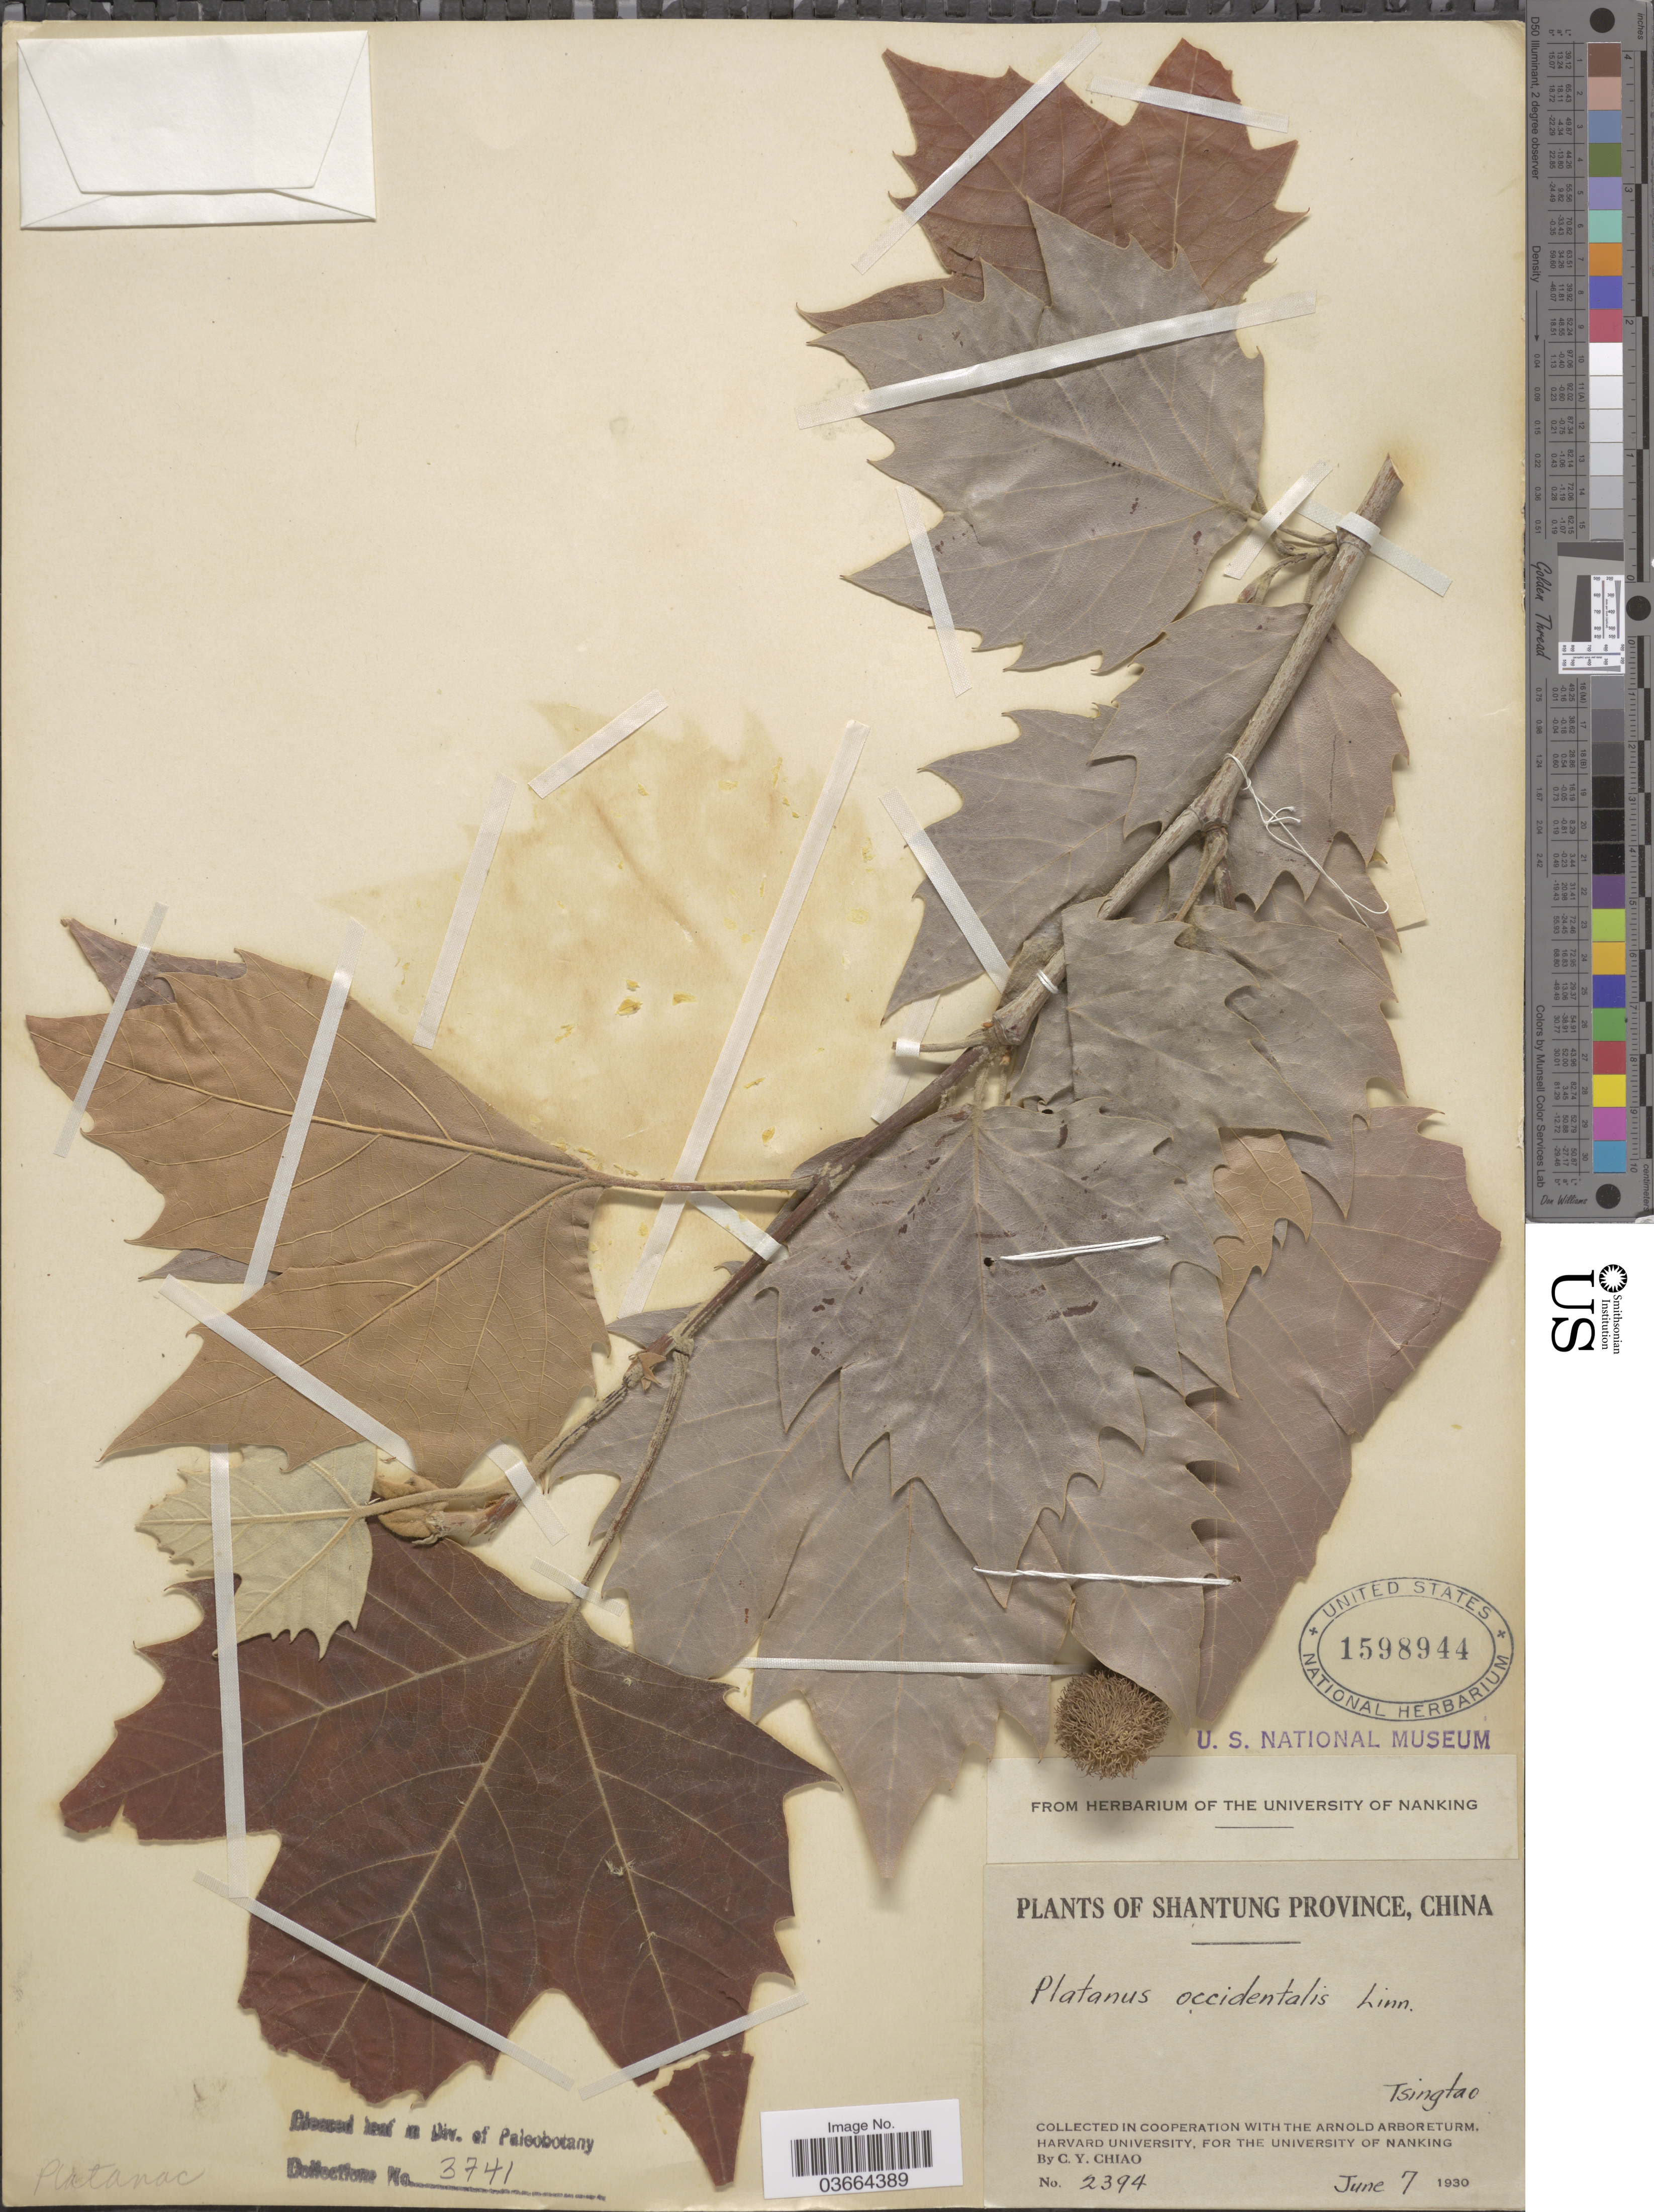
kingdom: Plantae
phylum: Tracheophyta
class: Magnoliopsida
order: Proteales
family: Platanaceae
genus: Platanus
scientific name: Platanus occidentalis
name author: L.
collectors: C. Y. Chiao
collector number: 2394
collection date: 1930-06-07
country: China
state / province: Shandong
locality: Shantung Province. Tsingtao.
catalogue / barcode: US 1598944